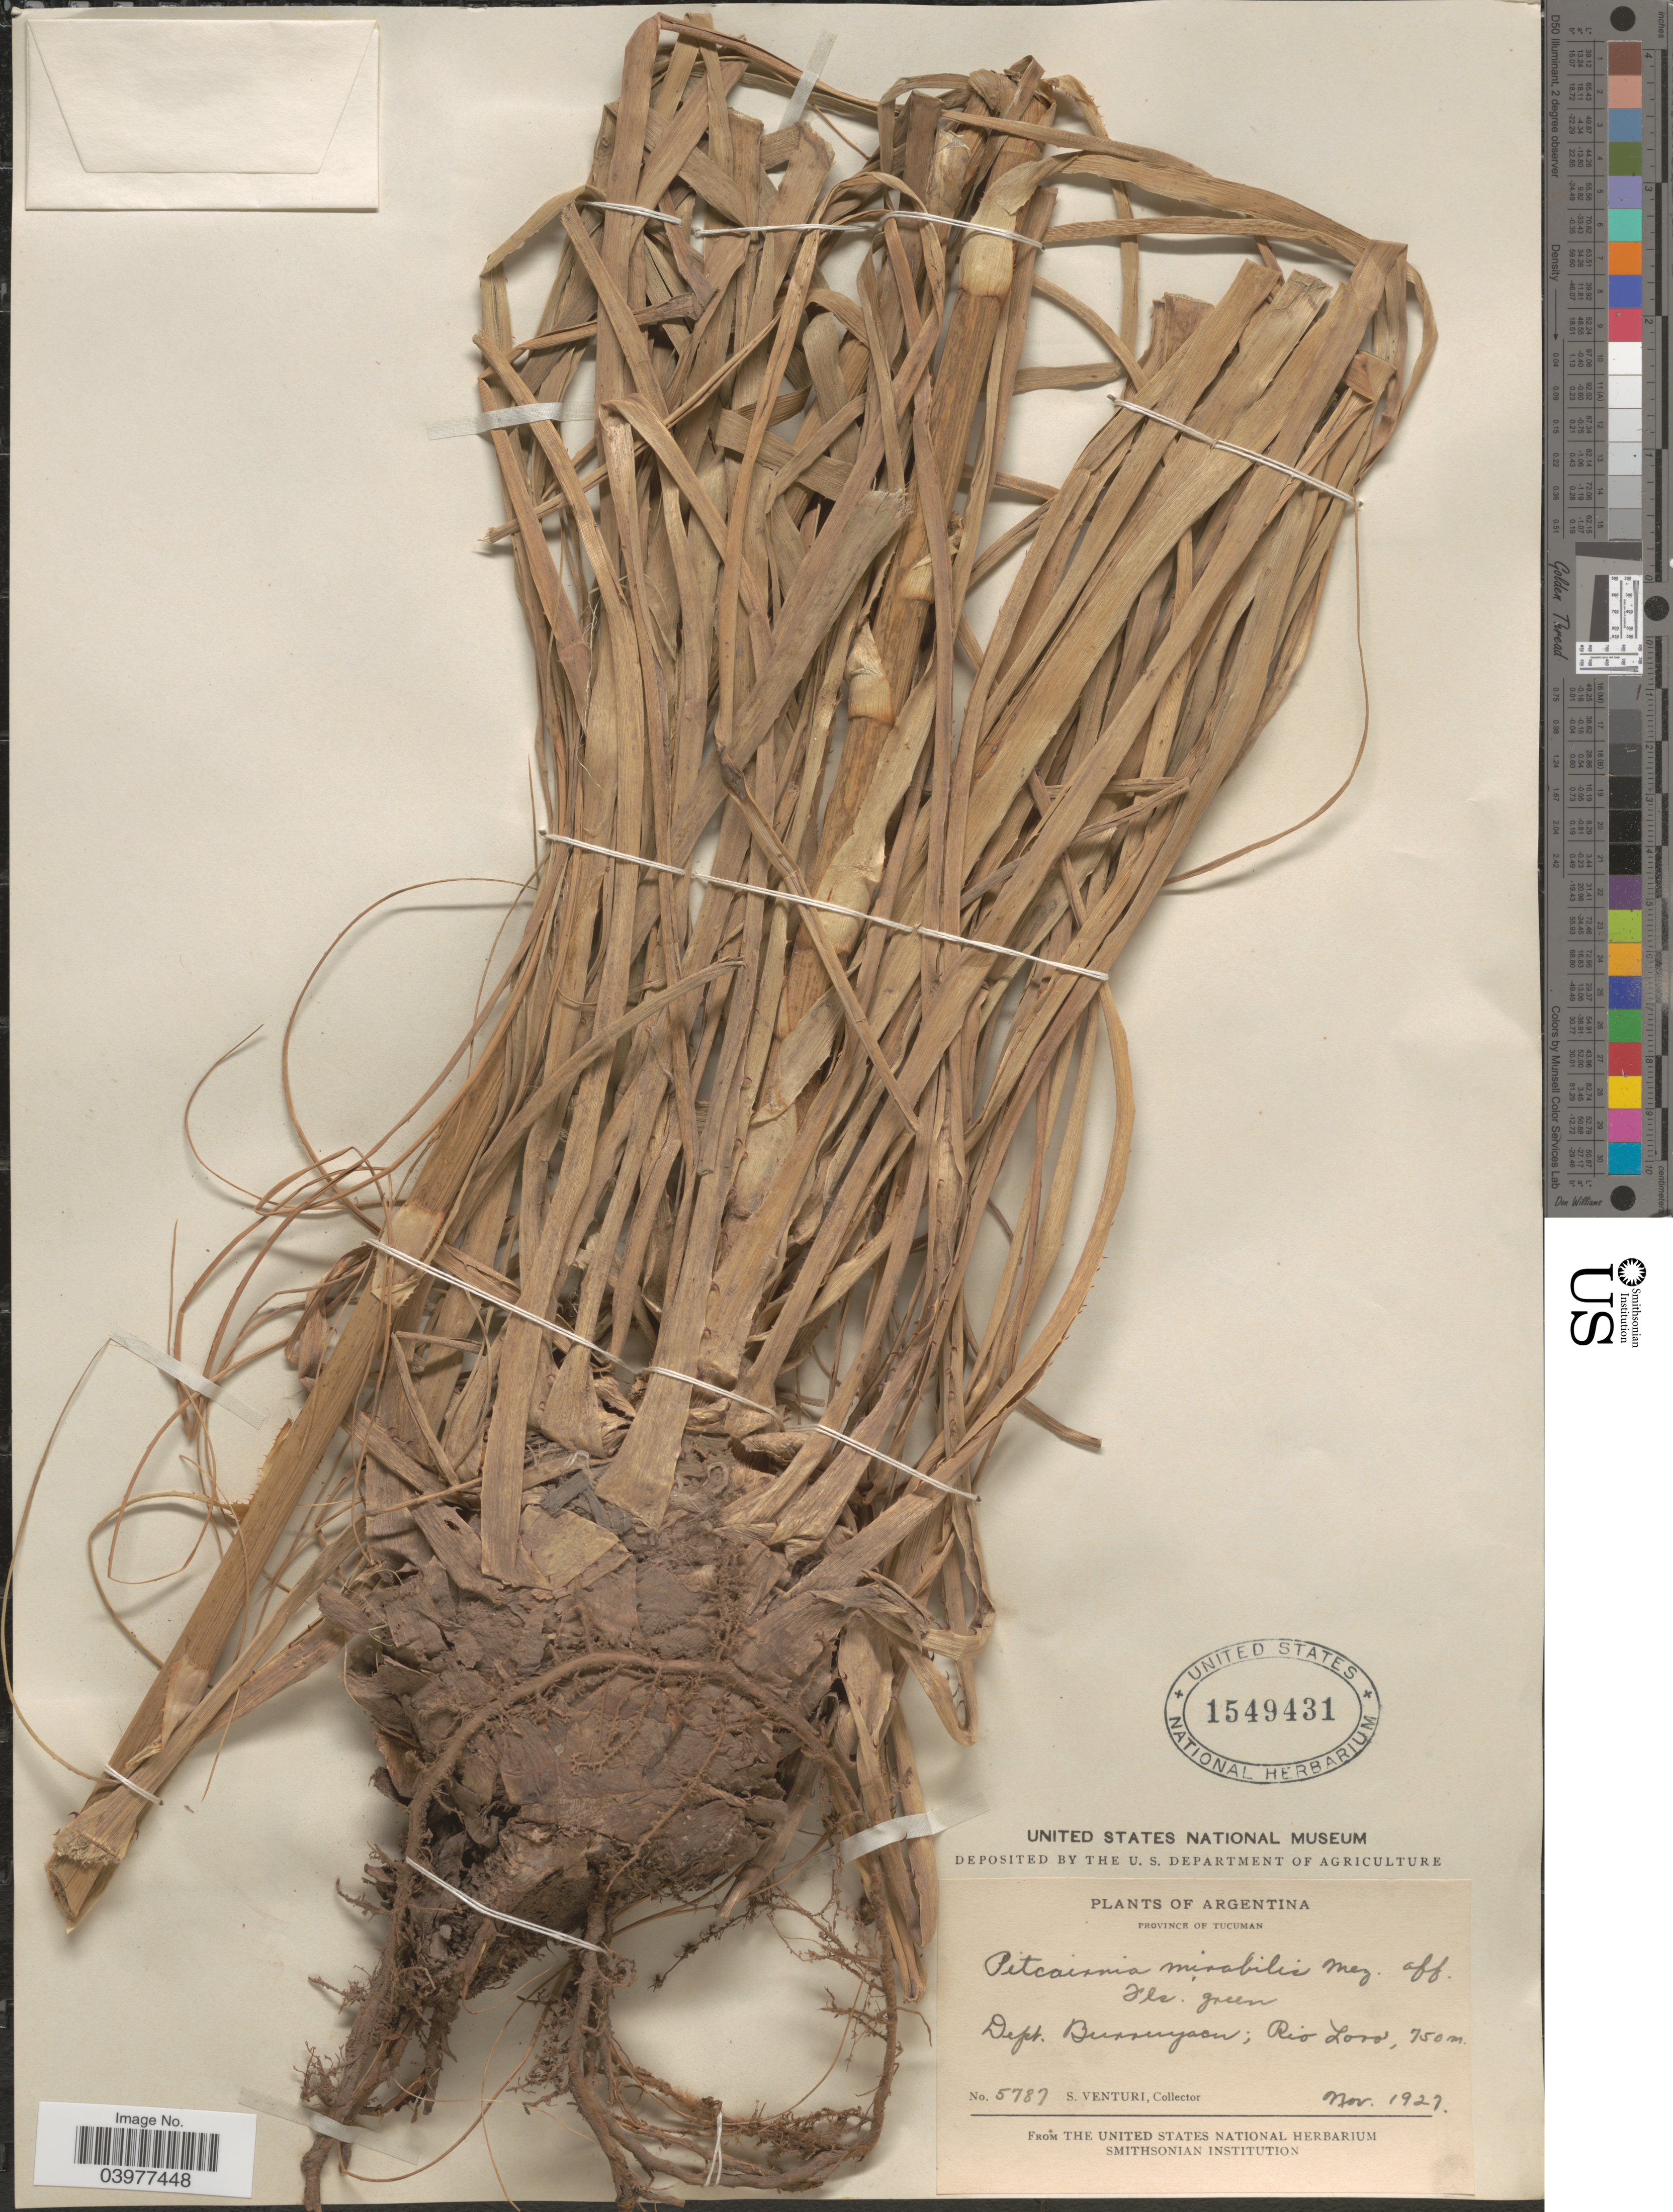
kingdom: Plantae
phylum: Tracheophyta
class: Liliopsida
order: Poales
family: Bromeliaceae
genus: Puya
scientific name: Puya mirabilis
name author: (Mez) L.B. Sm.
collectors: S. Venturi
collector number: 5787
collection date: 1927-11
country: Argentina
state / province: Tucuman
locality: Dept. Burruyacu; Rio Loro.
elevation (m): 750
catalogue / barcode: US 1549431